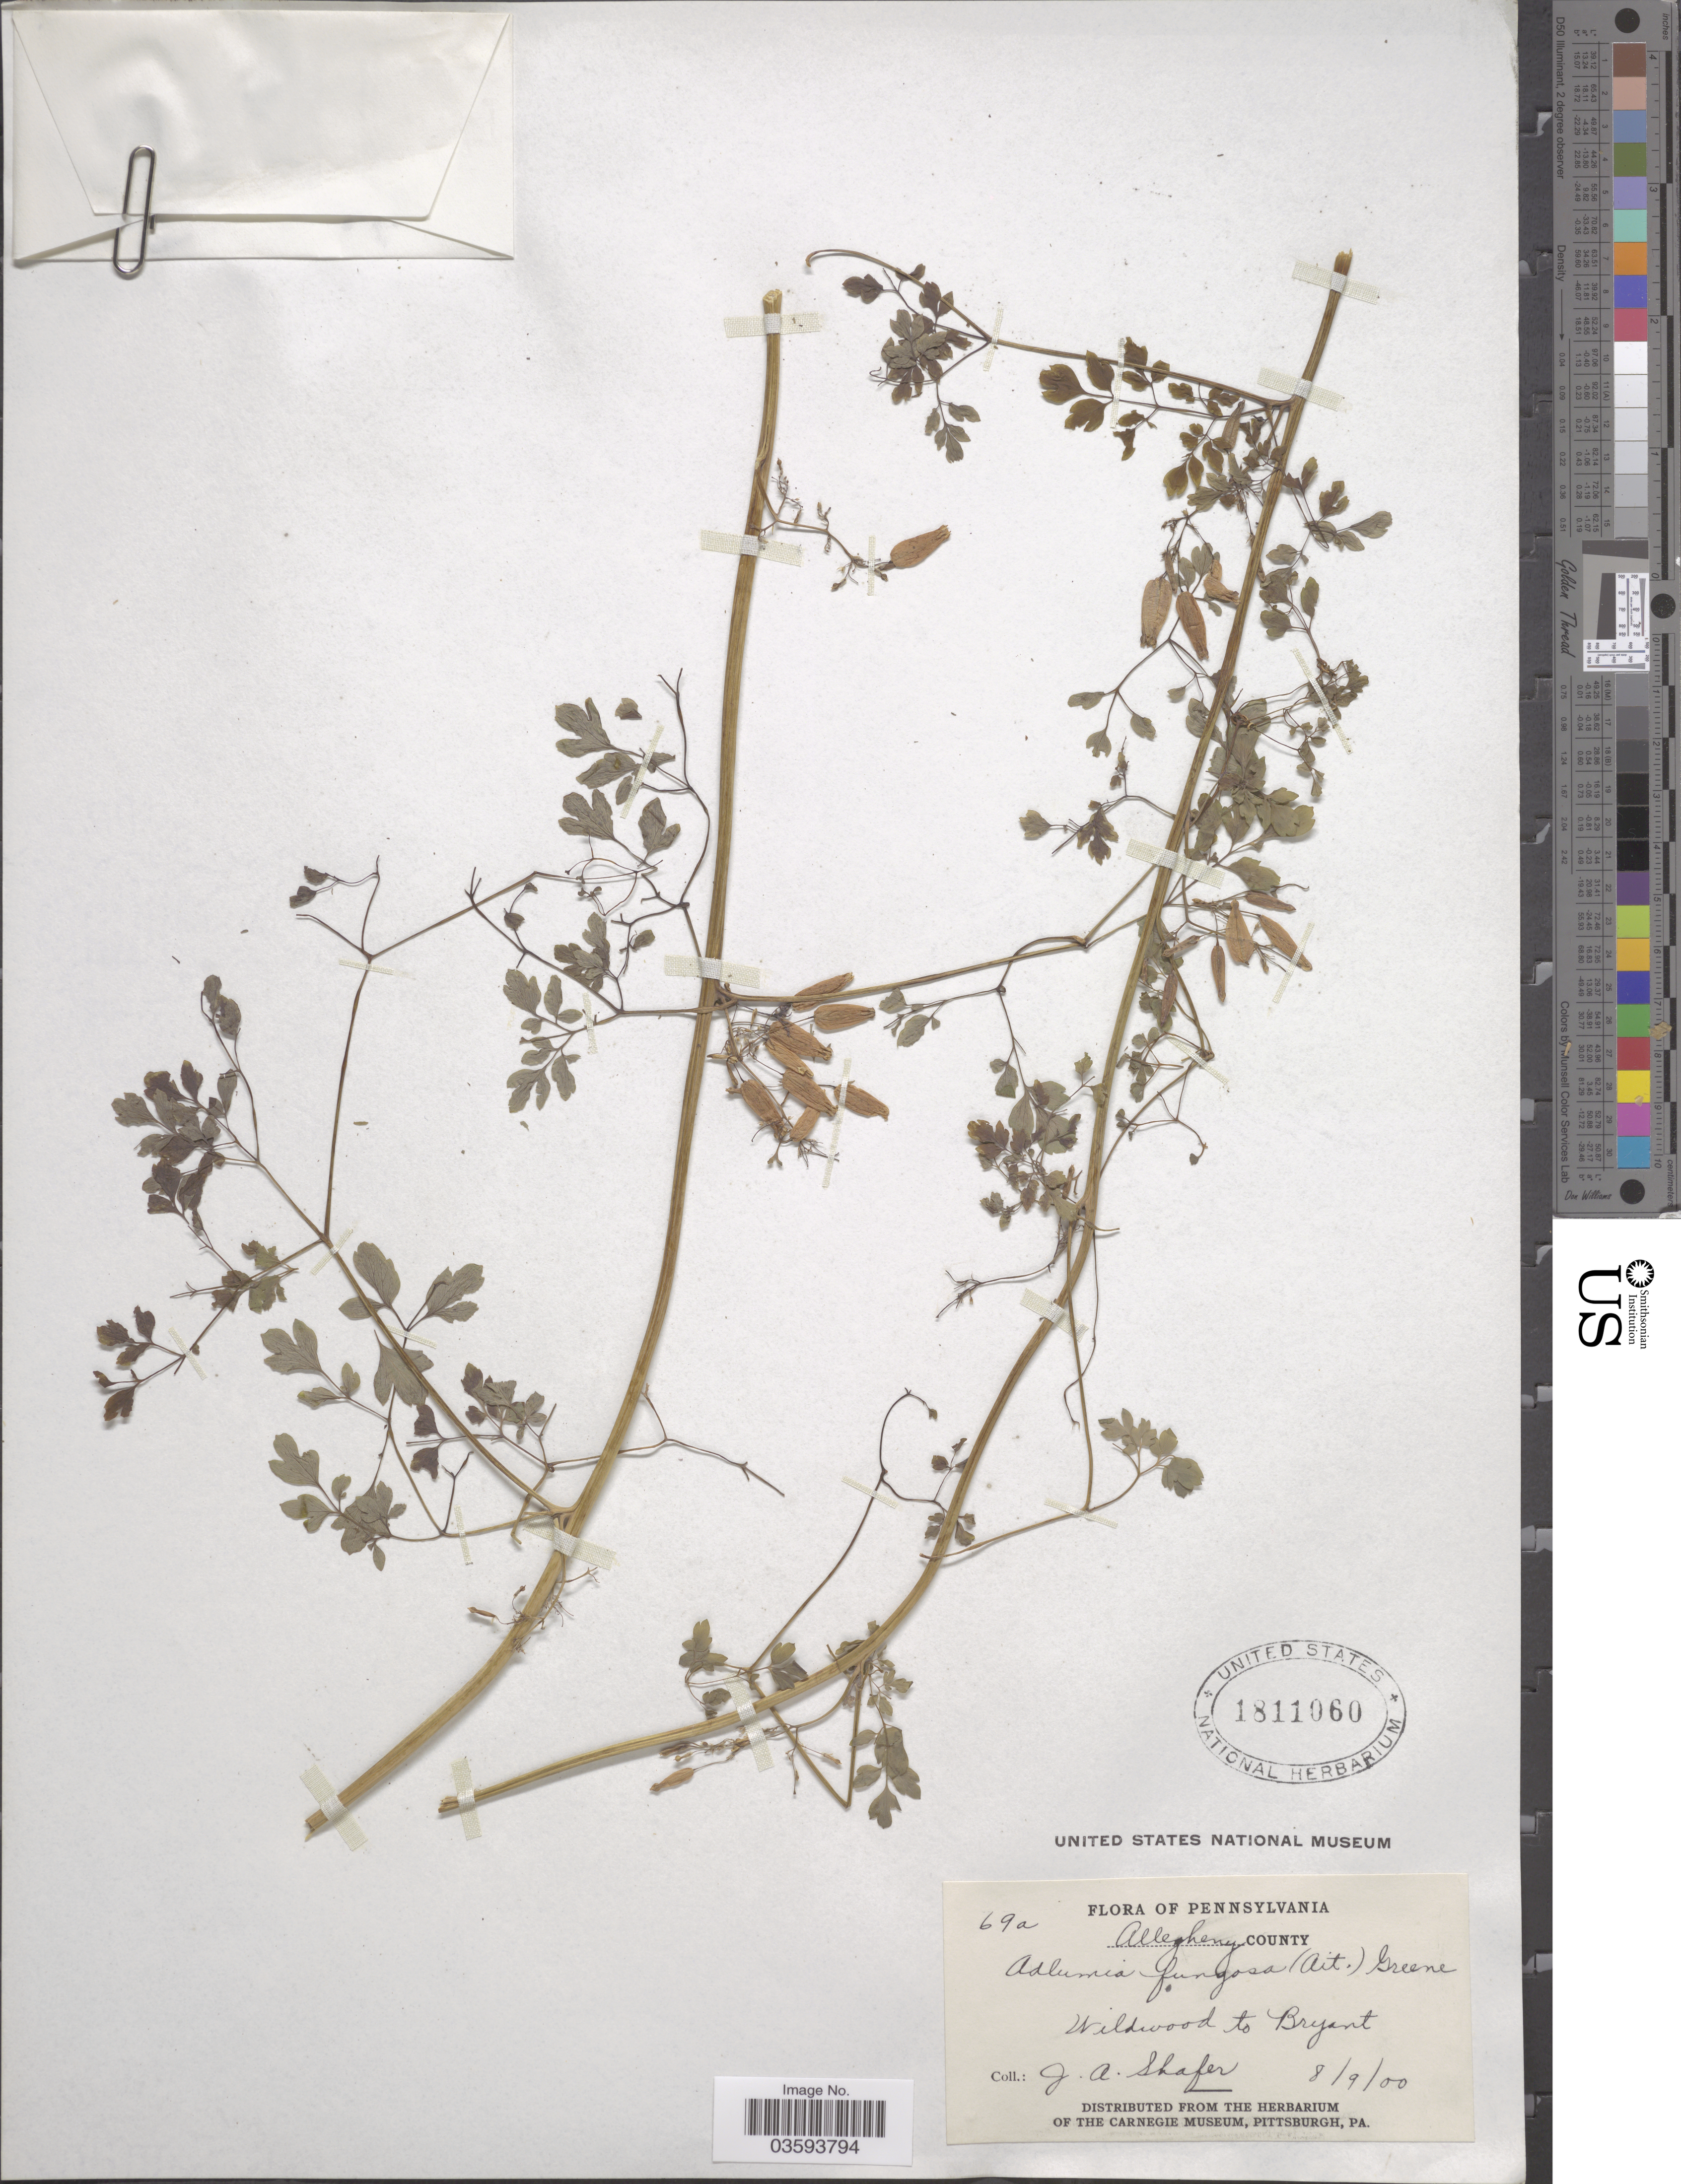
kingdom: Plantae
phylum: Tracheophyta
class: Magnoliopsida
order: Ranunculales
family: Papaveraceae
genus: Adlumia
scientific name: Adlumia fungosa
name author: (Aiton) Greene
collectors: J. A. Shafer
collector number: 69a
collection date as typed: Transcribed d/m/y: 9/8/0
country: United States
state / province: Pennsylvania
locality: Allegheny County. Wildwood to Bryant.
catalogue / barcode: US 1811060